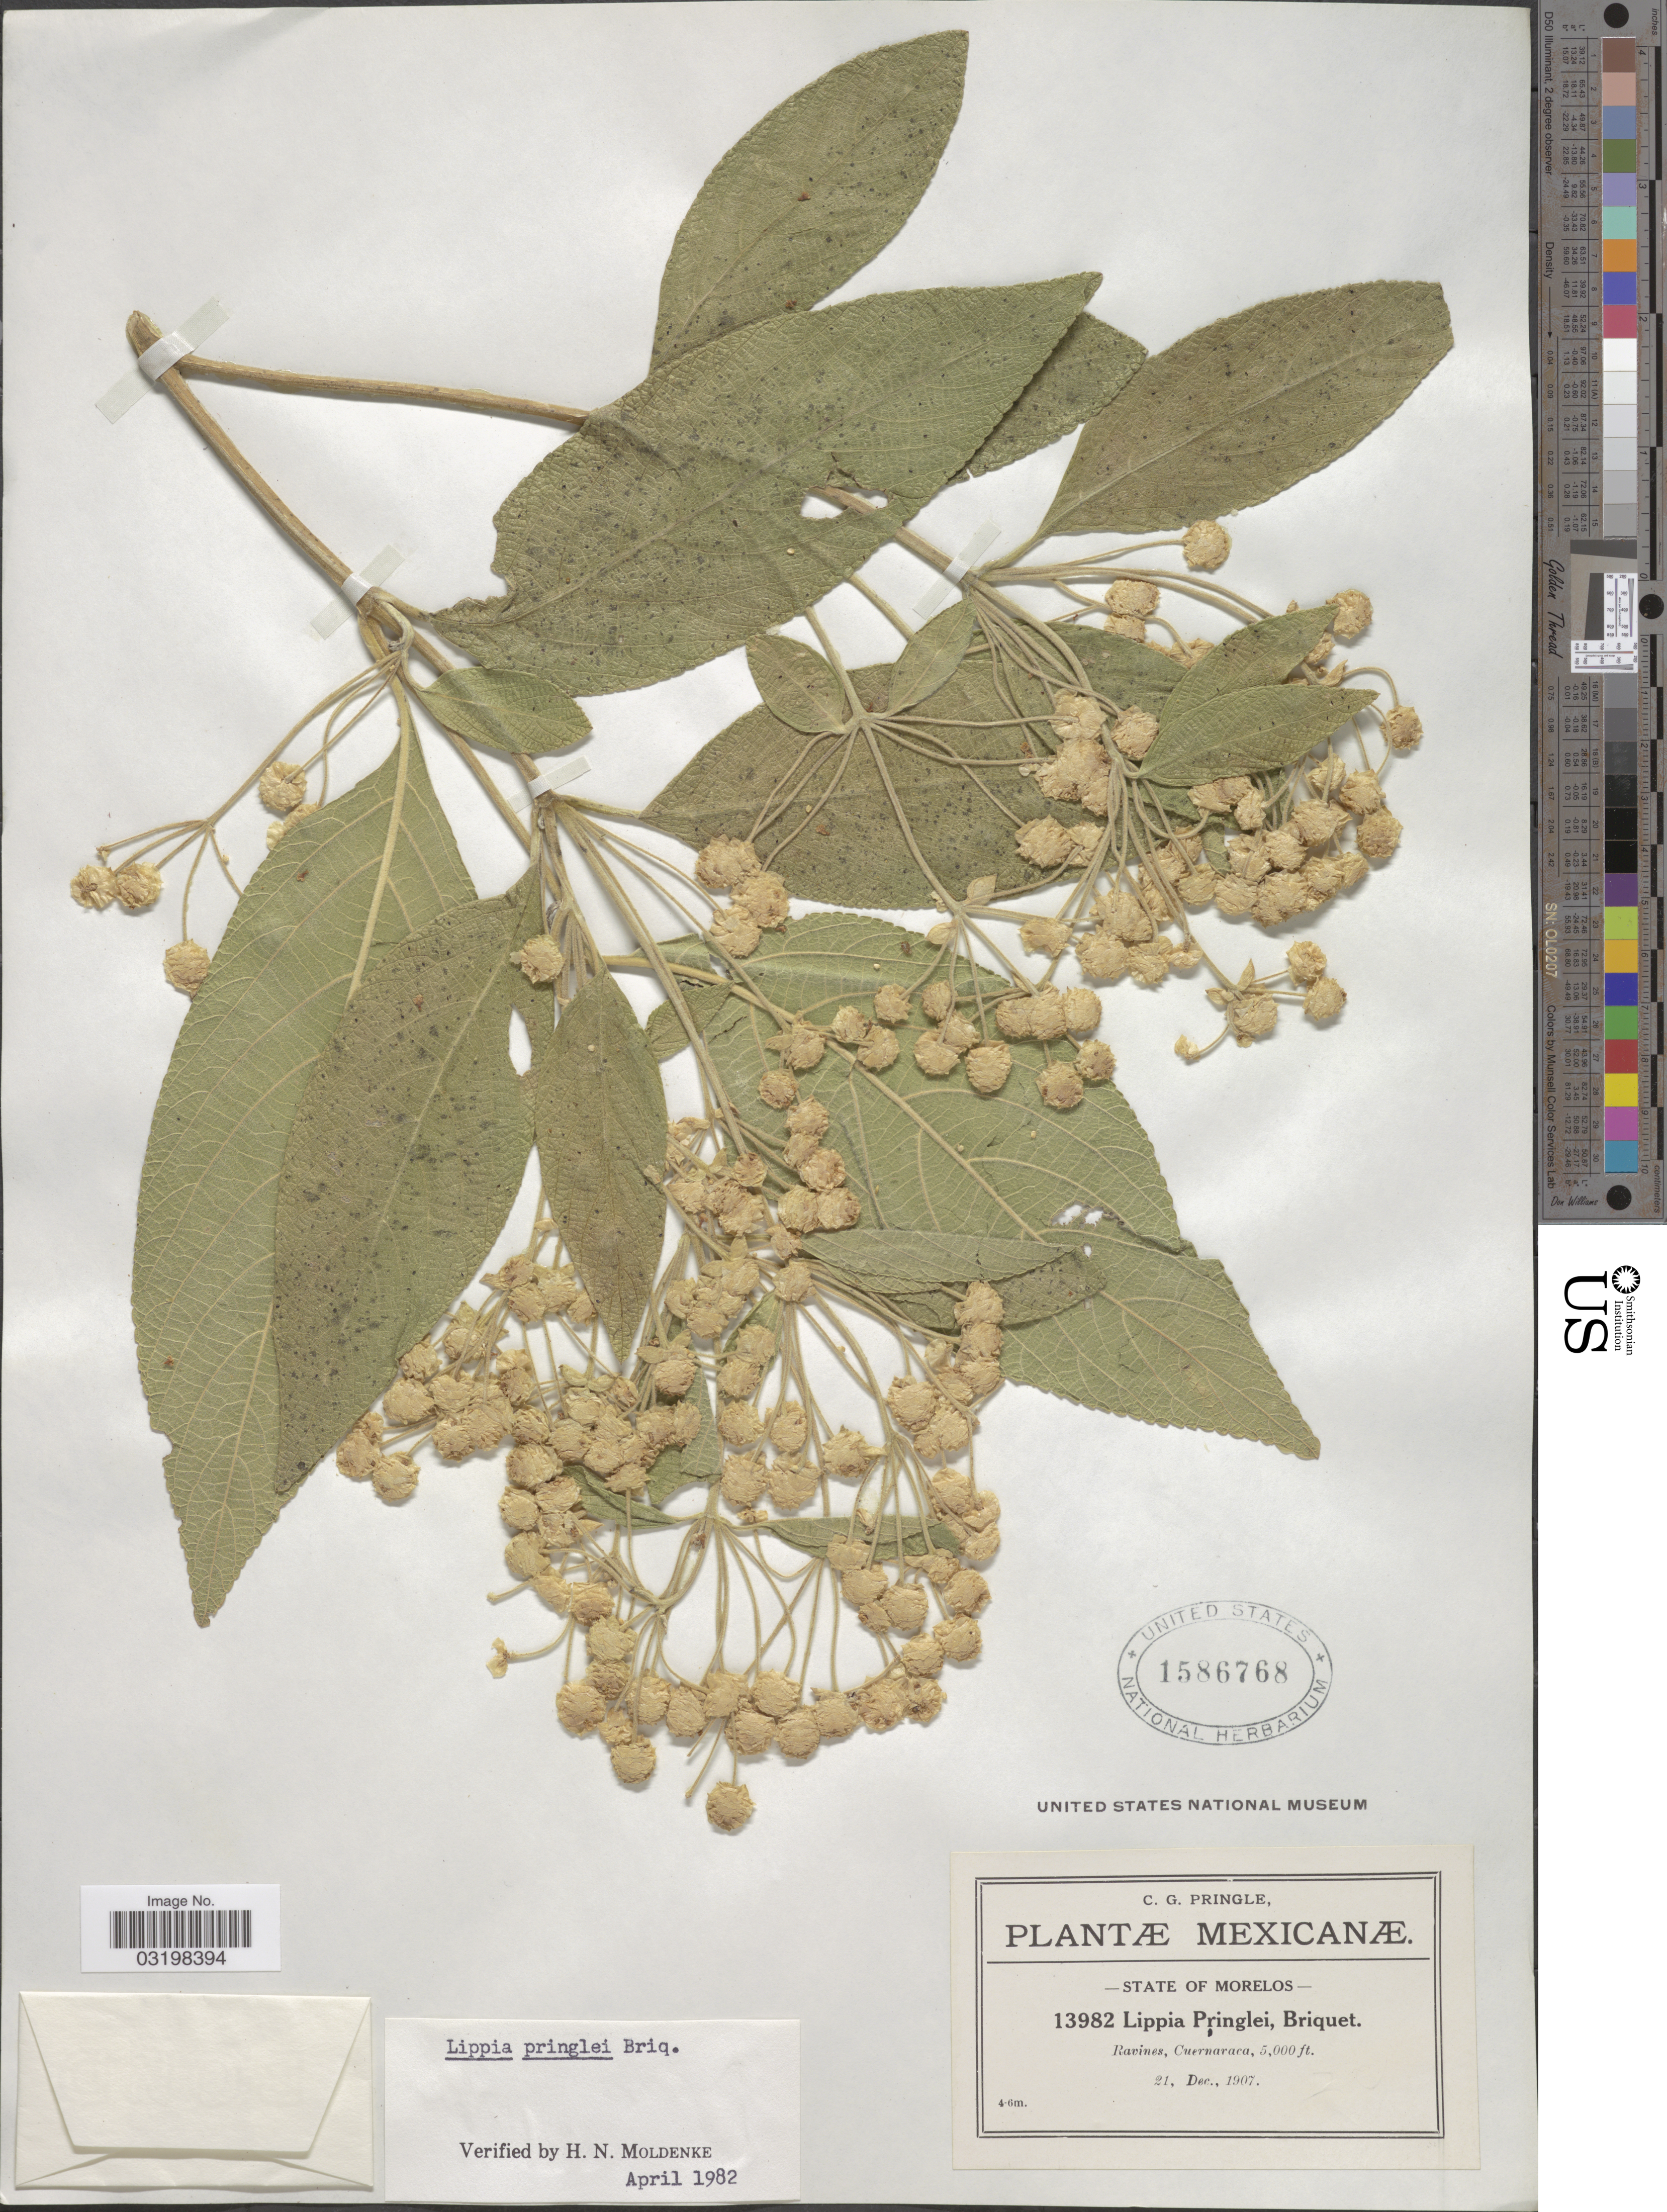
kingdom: Plantae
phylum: Tracheophyta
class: Magnoliopsida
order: Lamiales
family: Verbenaceae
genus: Lippia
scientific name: Lippia umbellata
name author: Cav.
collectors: C. G. Pringle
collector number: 13982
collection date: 1907-12-21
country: Mexico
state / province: Morelos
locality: Ravines, Cuernavaca.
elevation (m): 1524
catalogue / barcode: US 1586768